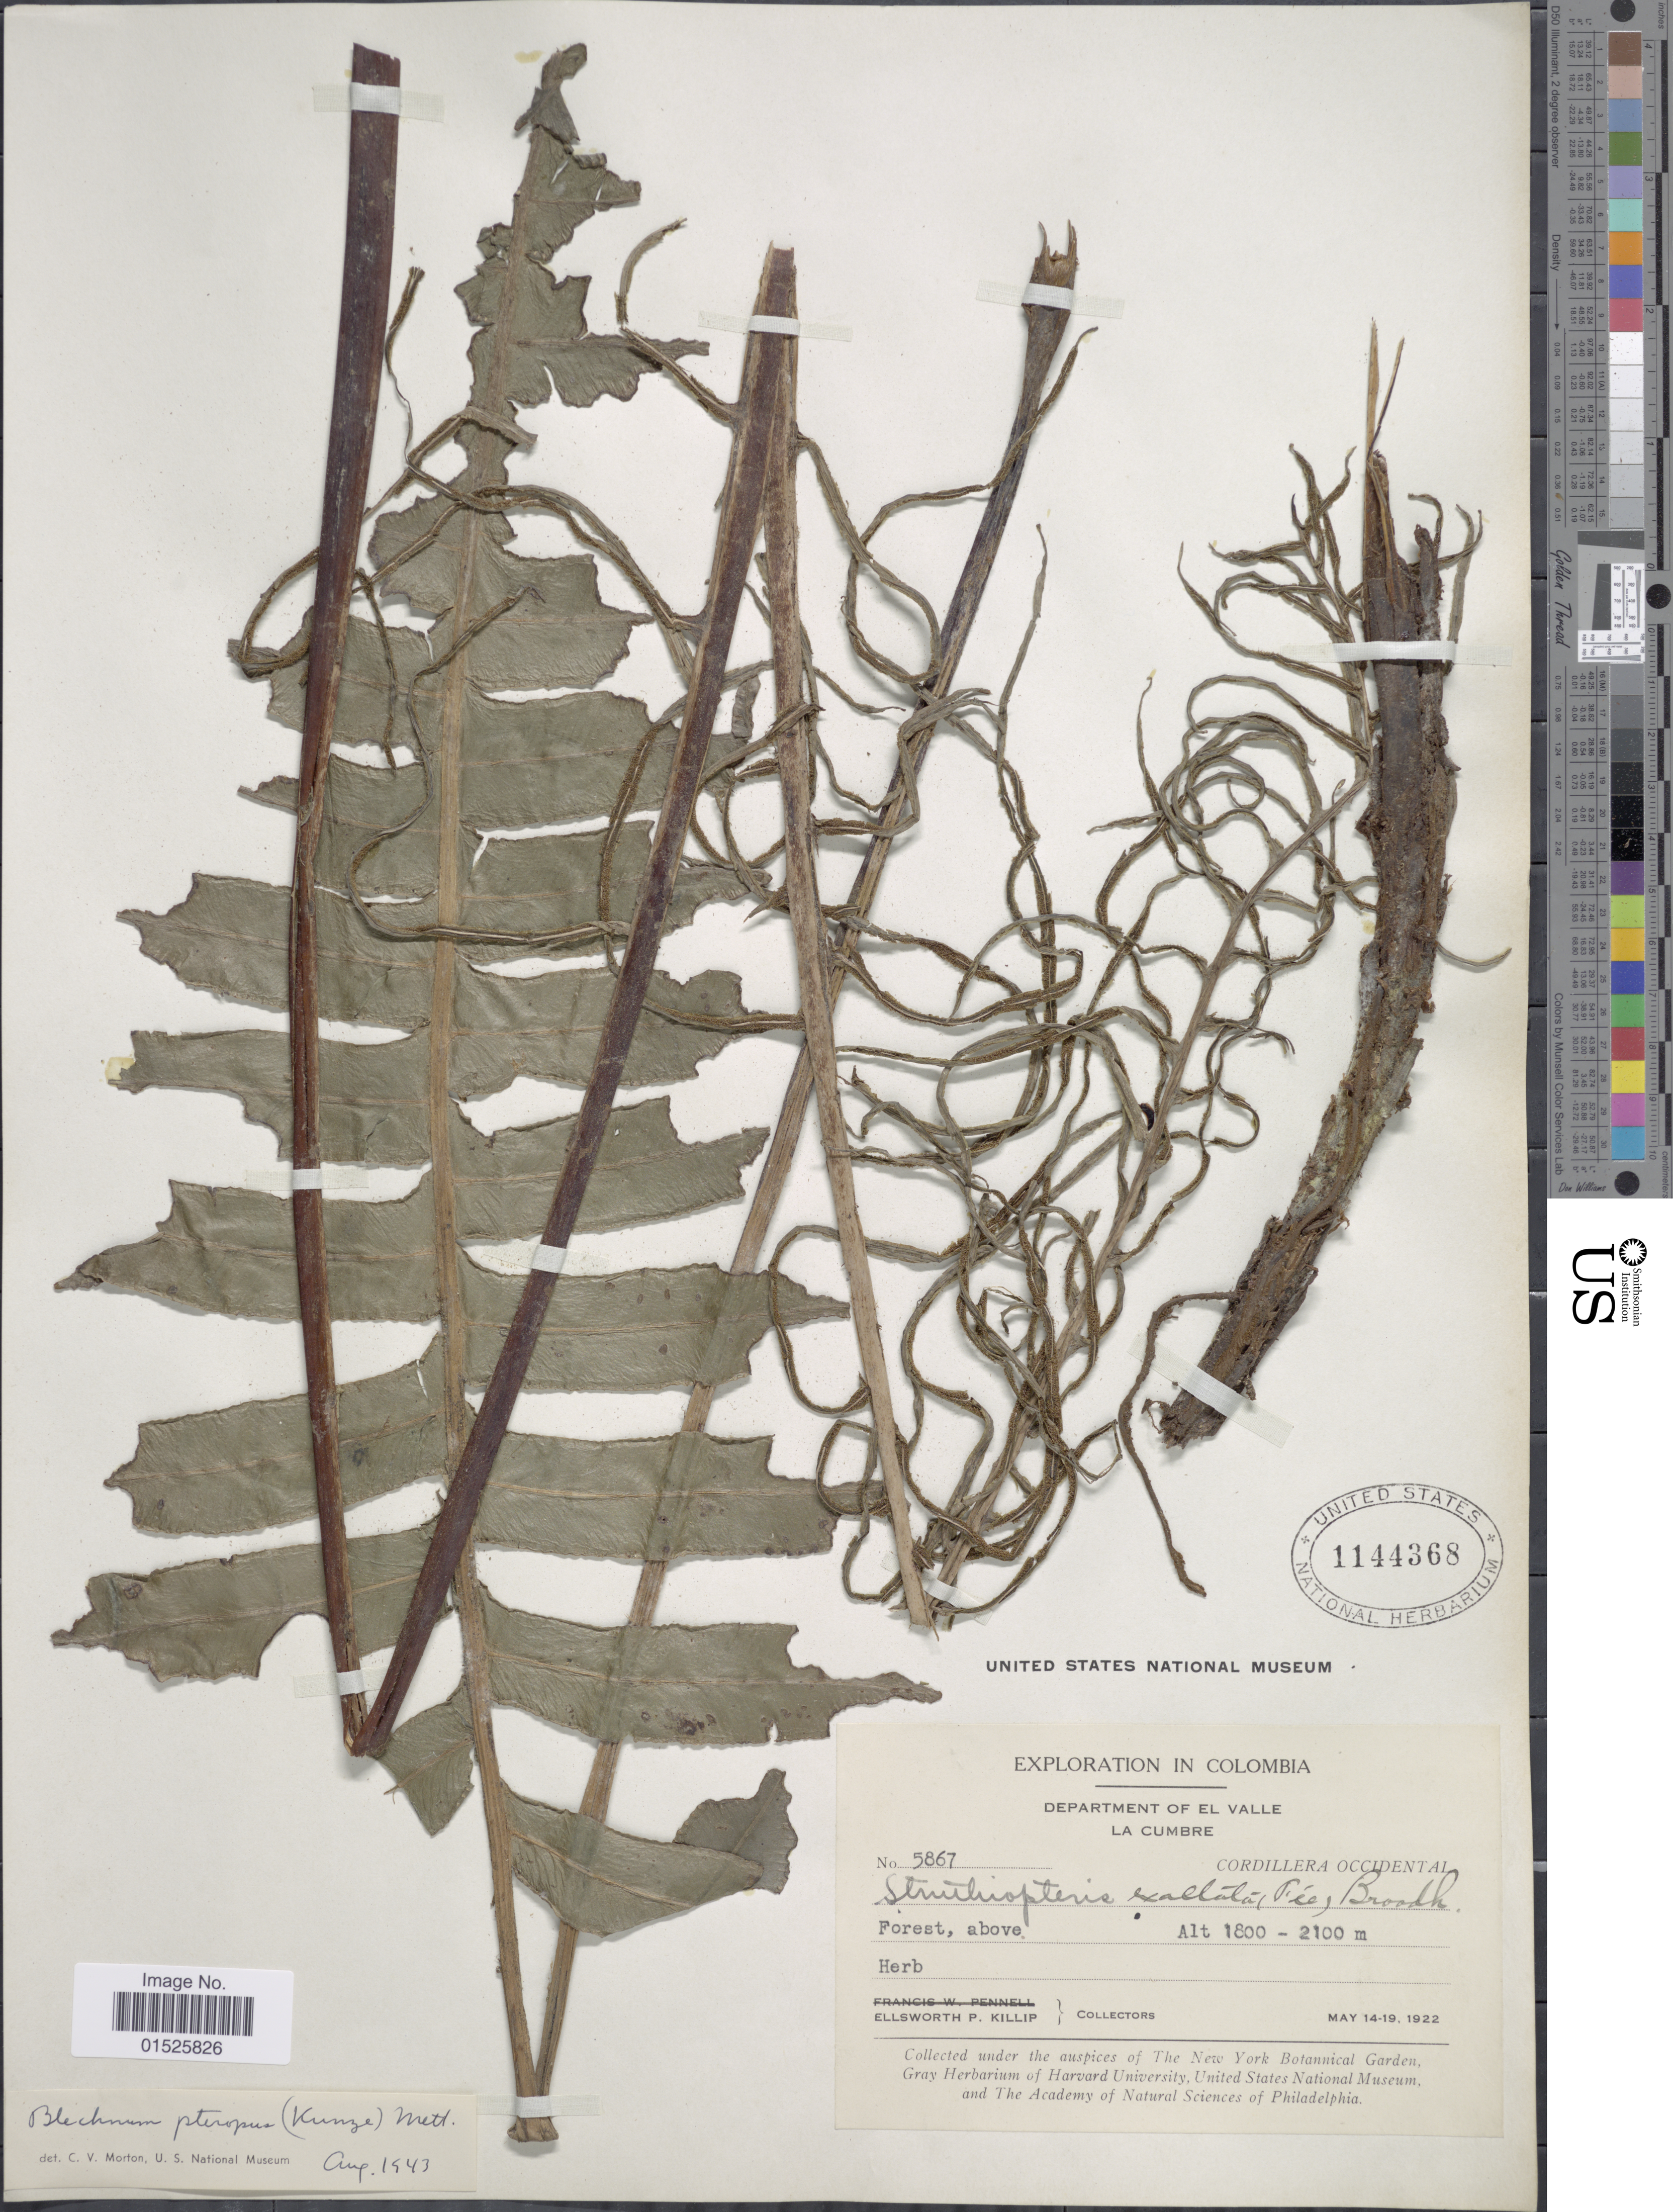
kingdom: Plantae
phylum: Tracheophyta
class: Polypodiopsida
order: Polypodiales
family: Blechnaceae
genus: Blechnum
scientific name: Blechnum divergens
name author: (Kunze) Mett.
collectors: E. P. Killip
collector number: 5867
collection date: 1922-05-14/1922-05-19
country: Colombia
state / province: Valle del Cauca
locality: Department of El Valle. La Cumbre. Cordillera Occidental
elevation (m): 1800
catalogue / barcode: US 1144368